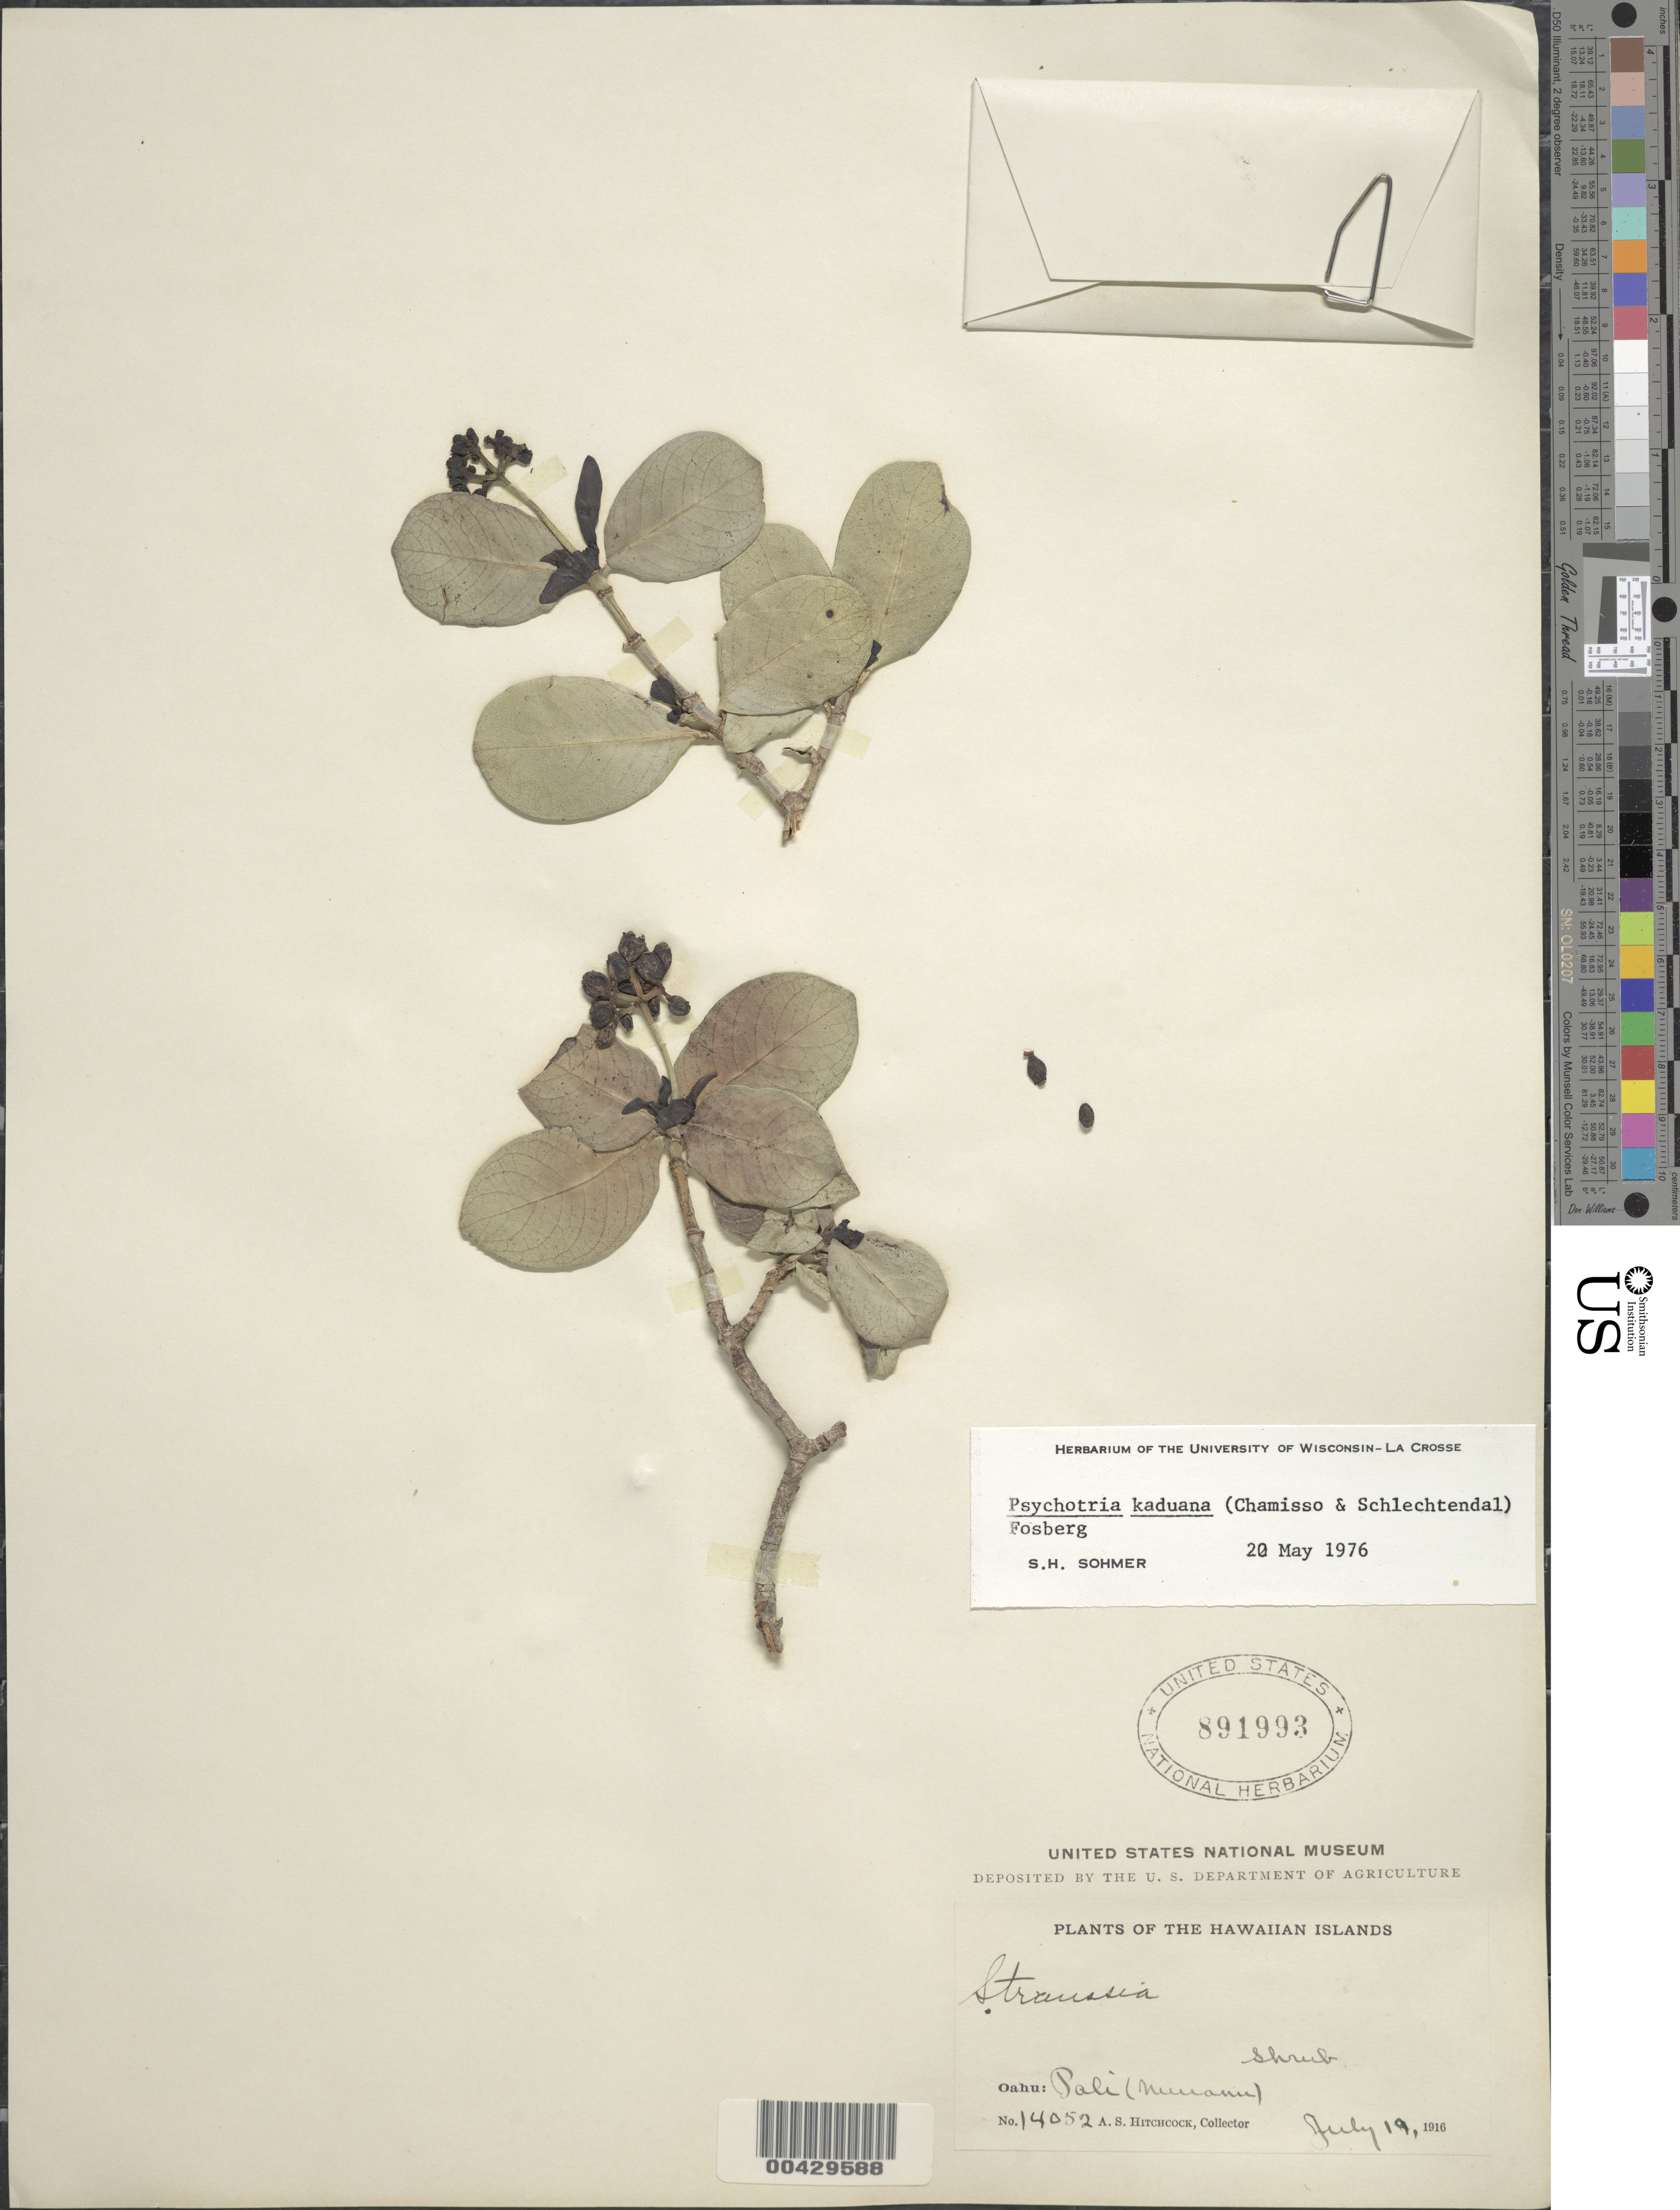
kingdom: Plantae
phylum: Tracheophyta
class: Magnoliopsida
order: Gentianales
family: Rubiaceae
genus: Psychotria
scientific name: Psychotria kaduana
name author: (Cham. & Schltdl.) Fosberg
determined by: Sohmer, S. H.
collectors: A. S. Hitchcock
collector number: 14052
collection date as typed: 19 Jul 1916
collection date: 1916-07-19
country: United States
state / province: Hawaii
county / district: Honolulu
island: Oahu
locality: Pali(Nuuanu)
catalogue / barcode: US 891993